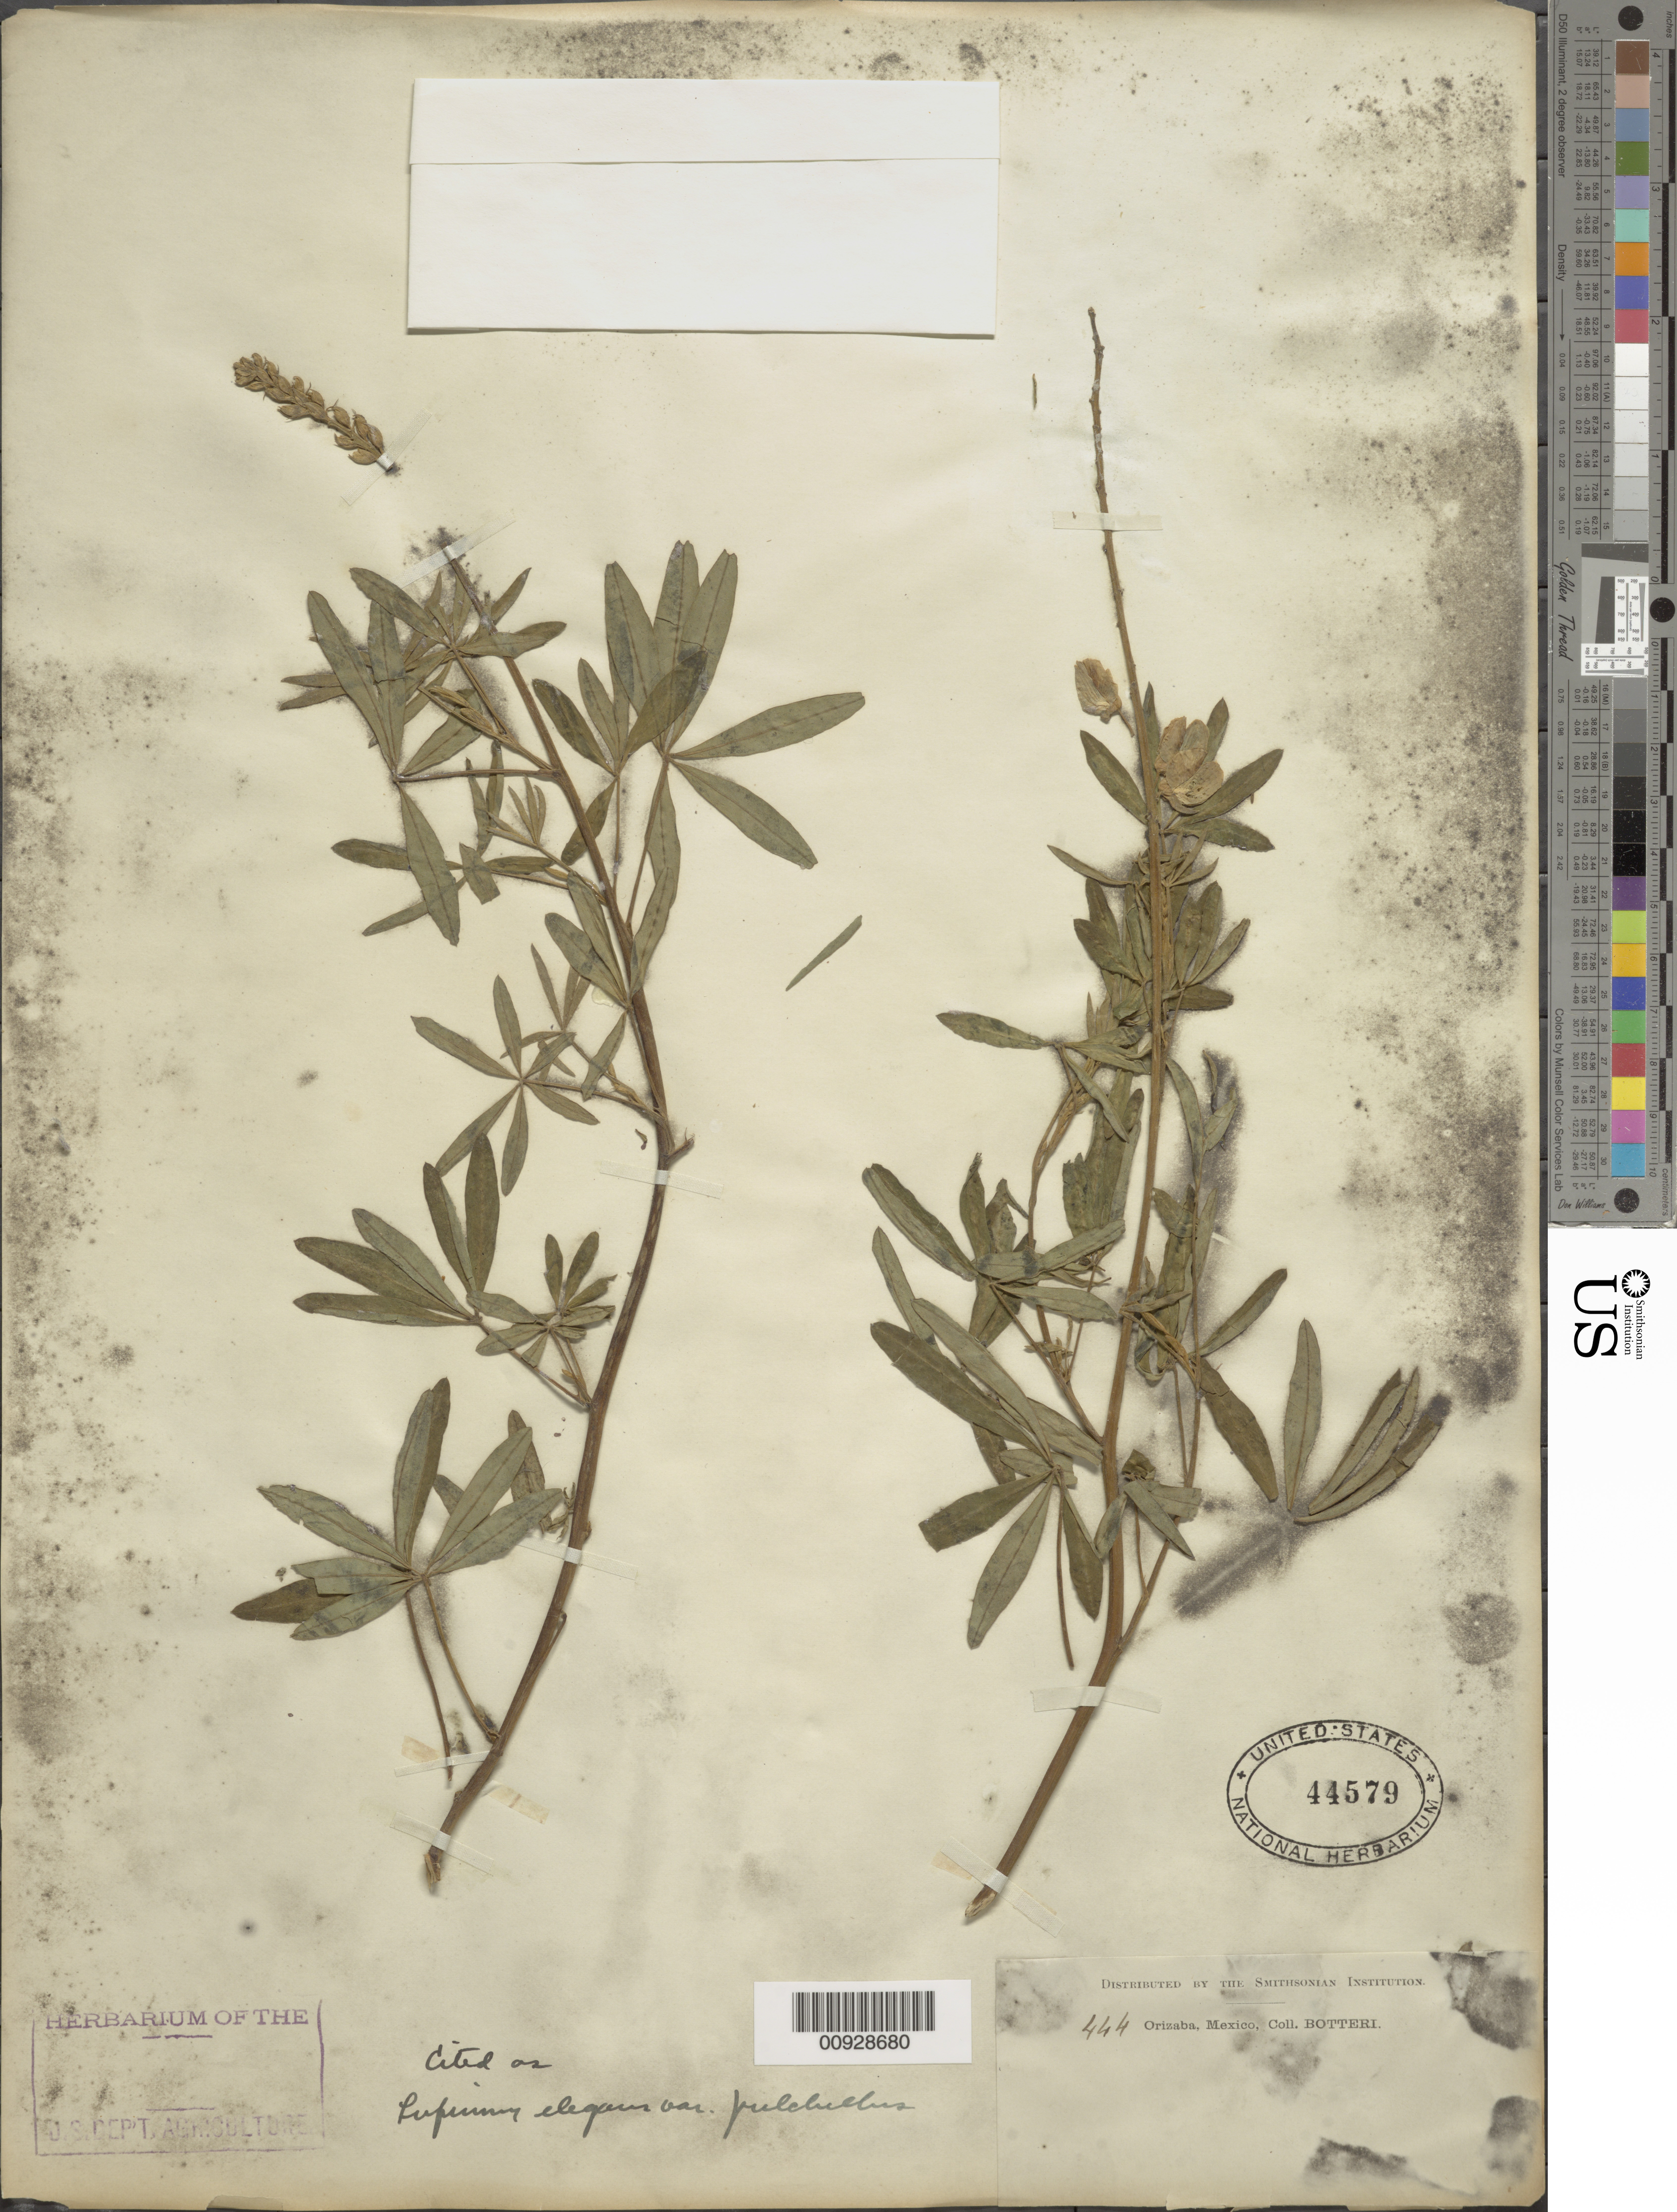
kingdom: Plantae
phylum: Tracheophyta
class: Magnoliopsida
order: Fabales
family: Fabaceae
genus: Lupinus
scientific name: Lupinus sp.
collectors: M. Botteri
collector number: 444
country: Mexico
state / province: Veracruz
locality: Orizaba.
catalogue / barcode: US 44579